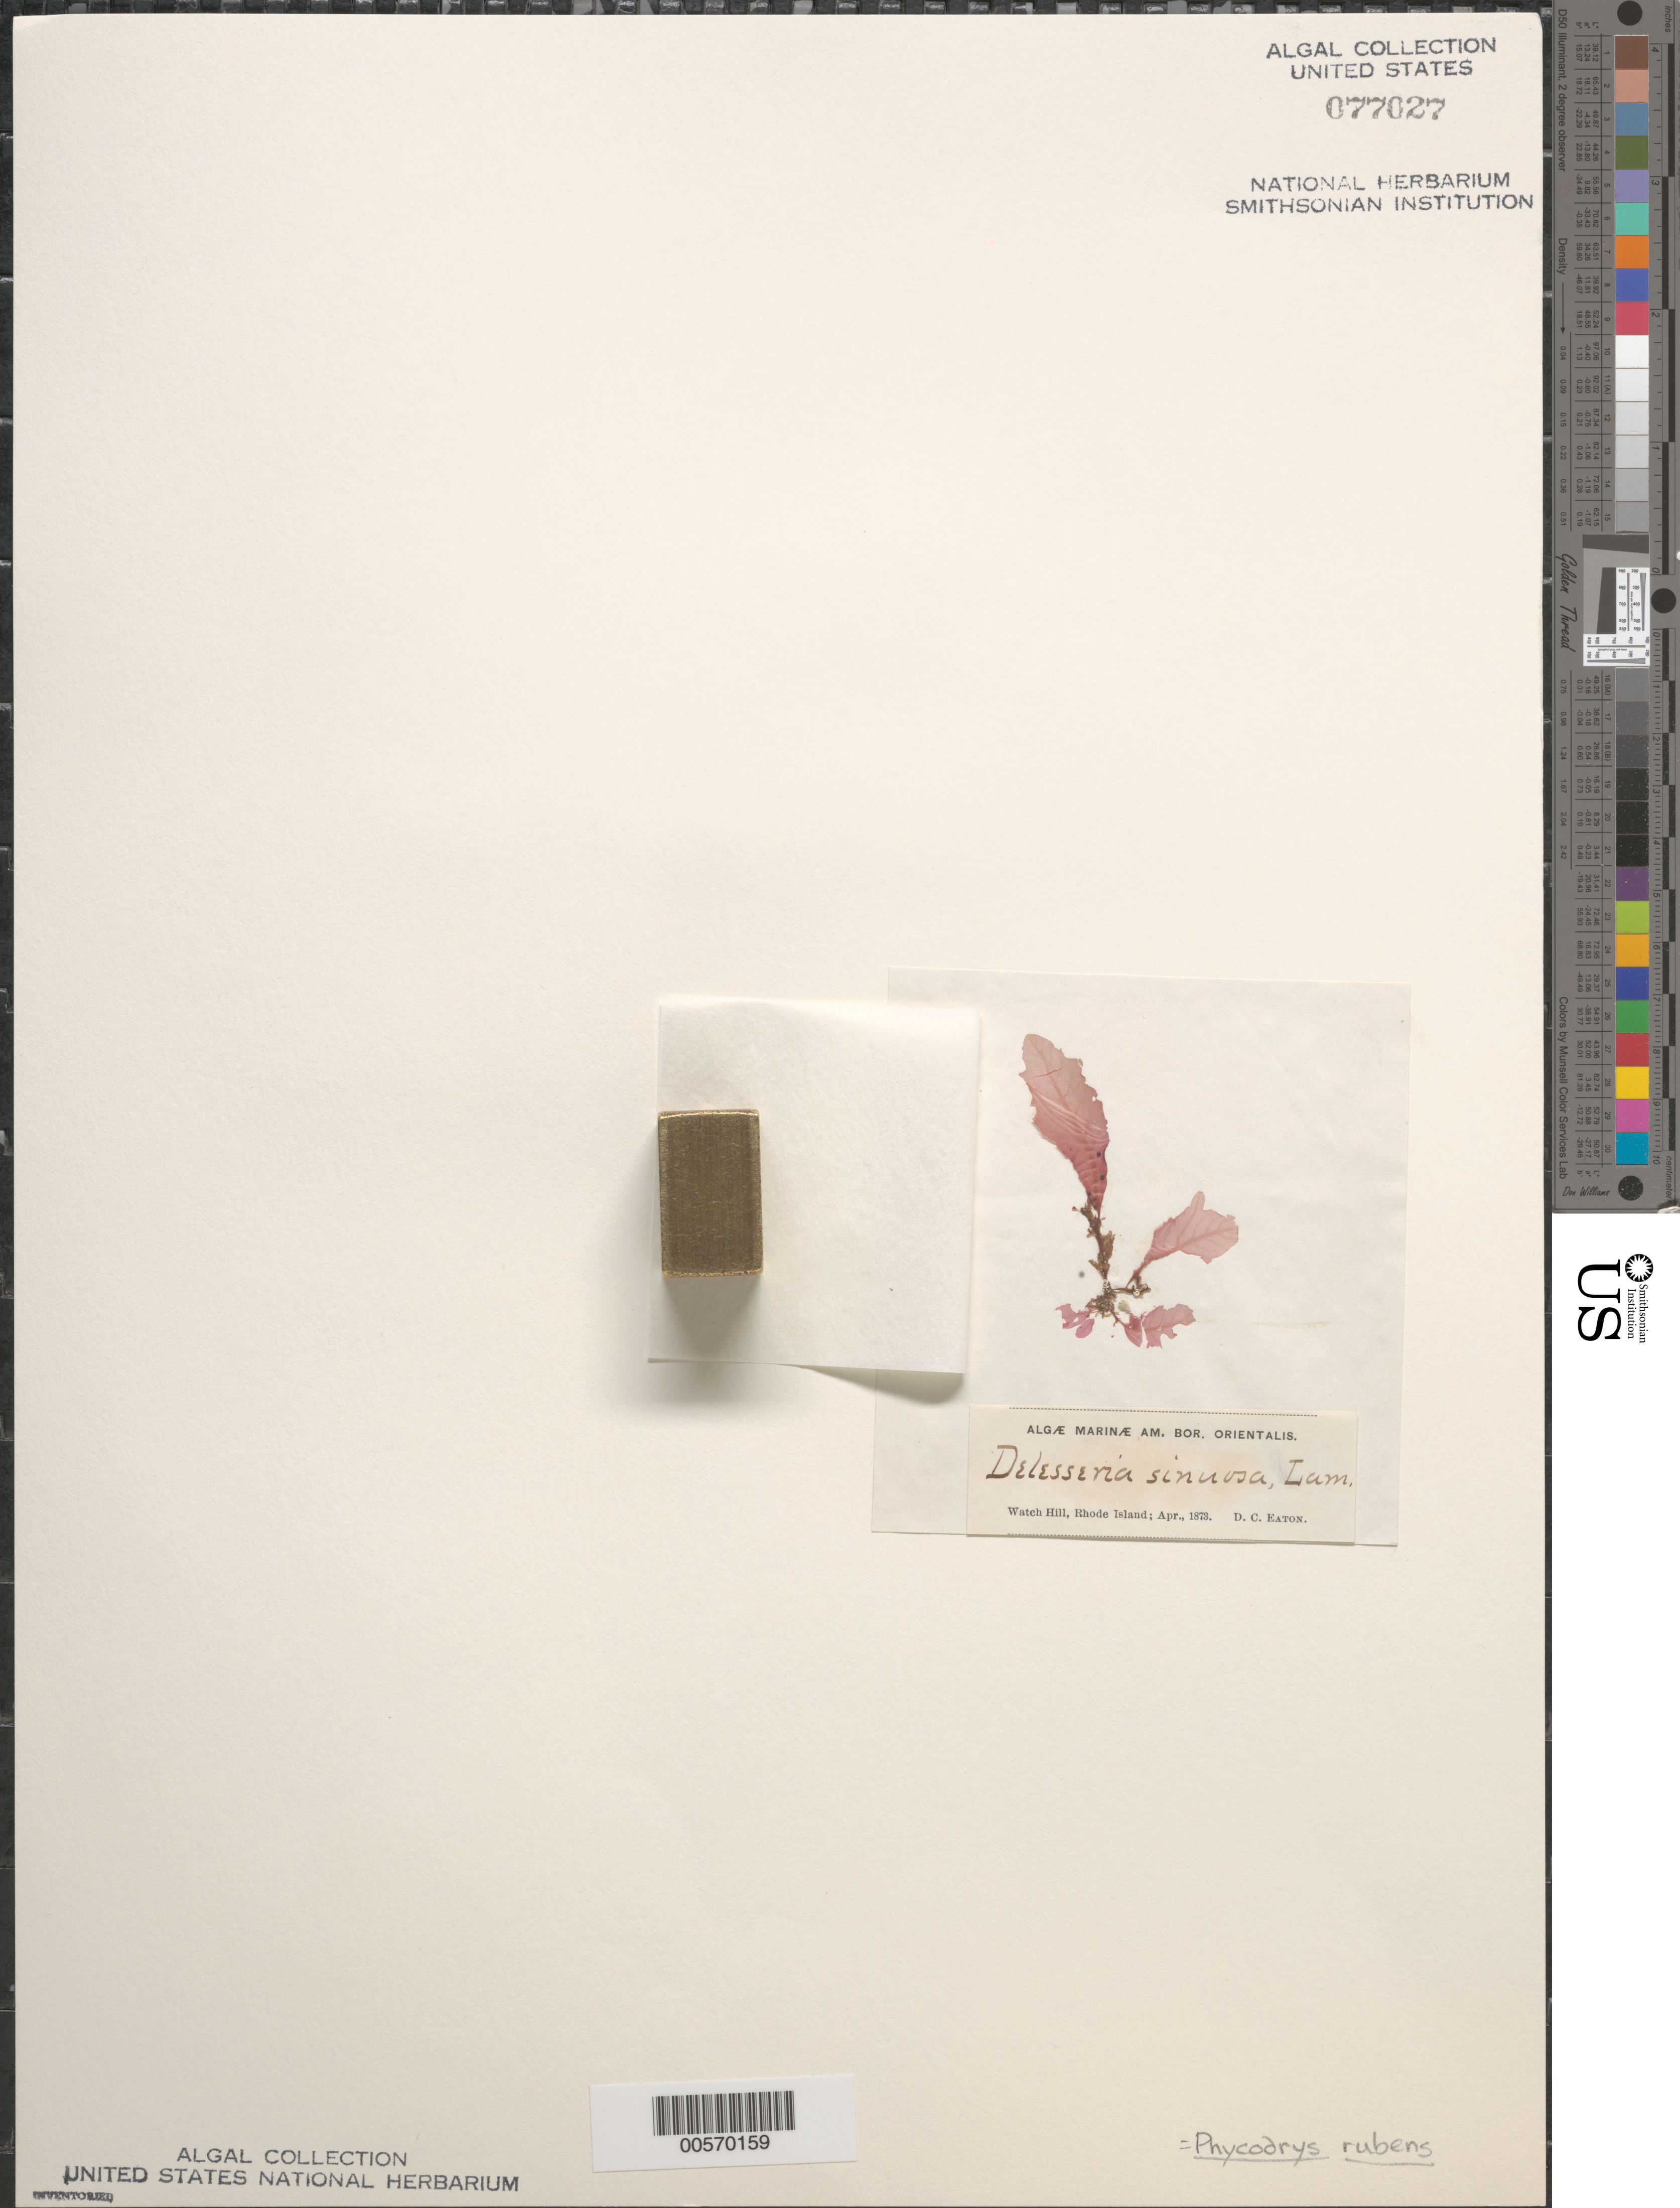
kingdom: Plantae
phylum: Rhodophyta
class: Florideophyceae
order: Ceramiales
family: Delesseriaceae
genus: Phycodrys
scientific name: Phycodrys rubens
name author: (L.) Batters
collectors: D. C. Eaton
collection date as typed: Apr 1873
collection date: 1873-04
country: United States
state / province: Rhode Island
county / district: Washington County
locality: Watch Hill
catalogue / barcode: US 77027